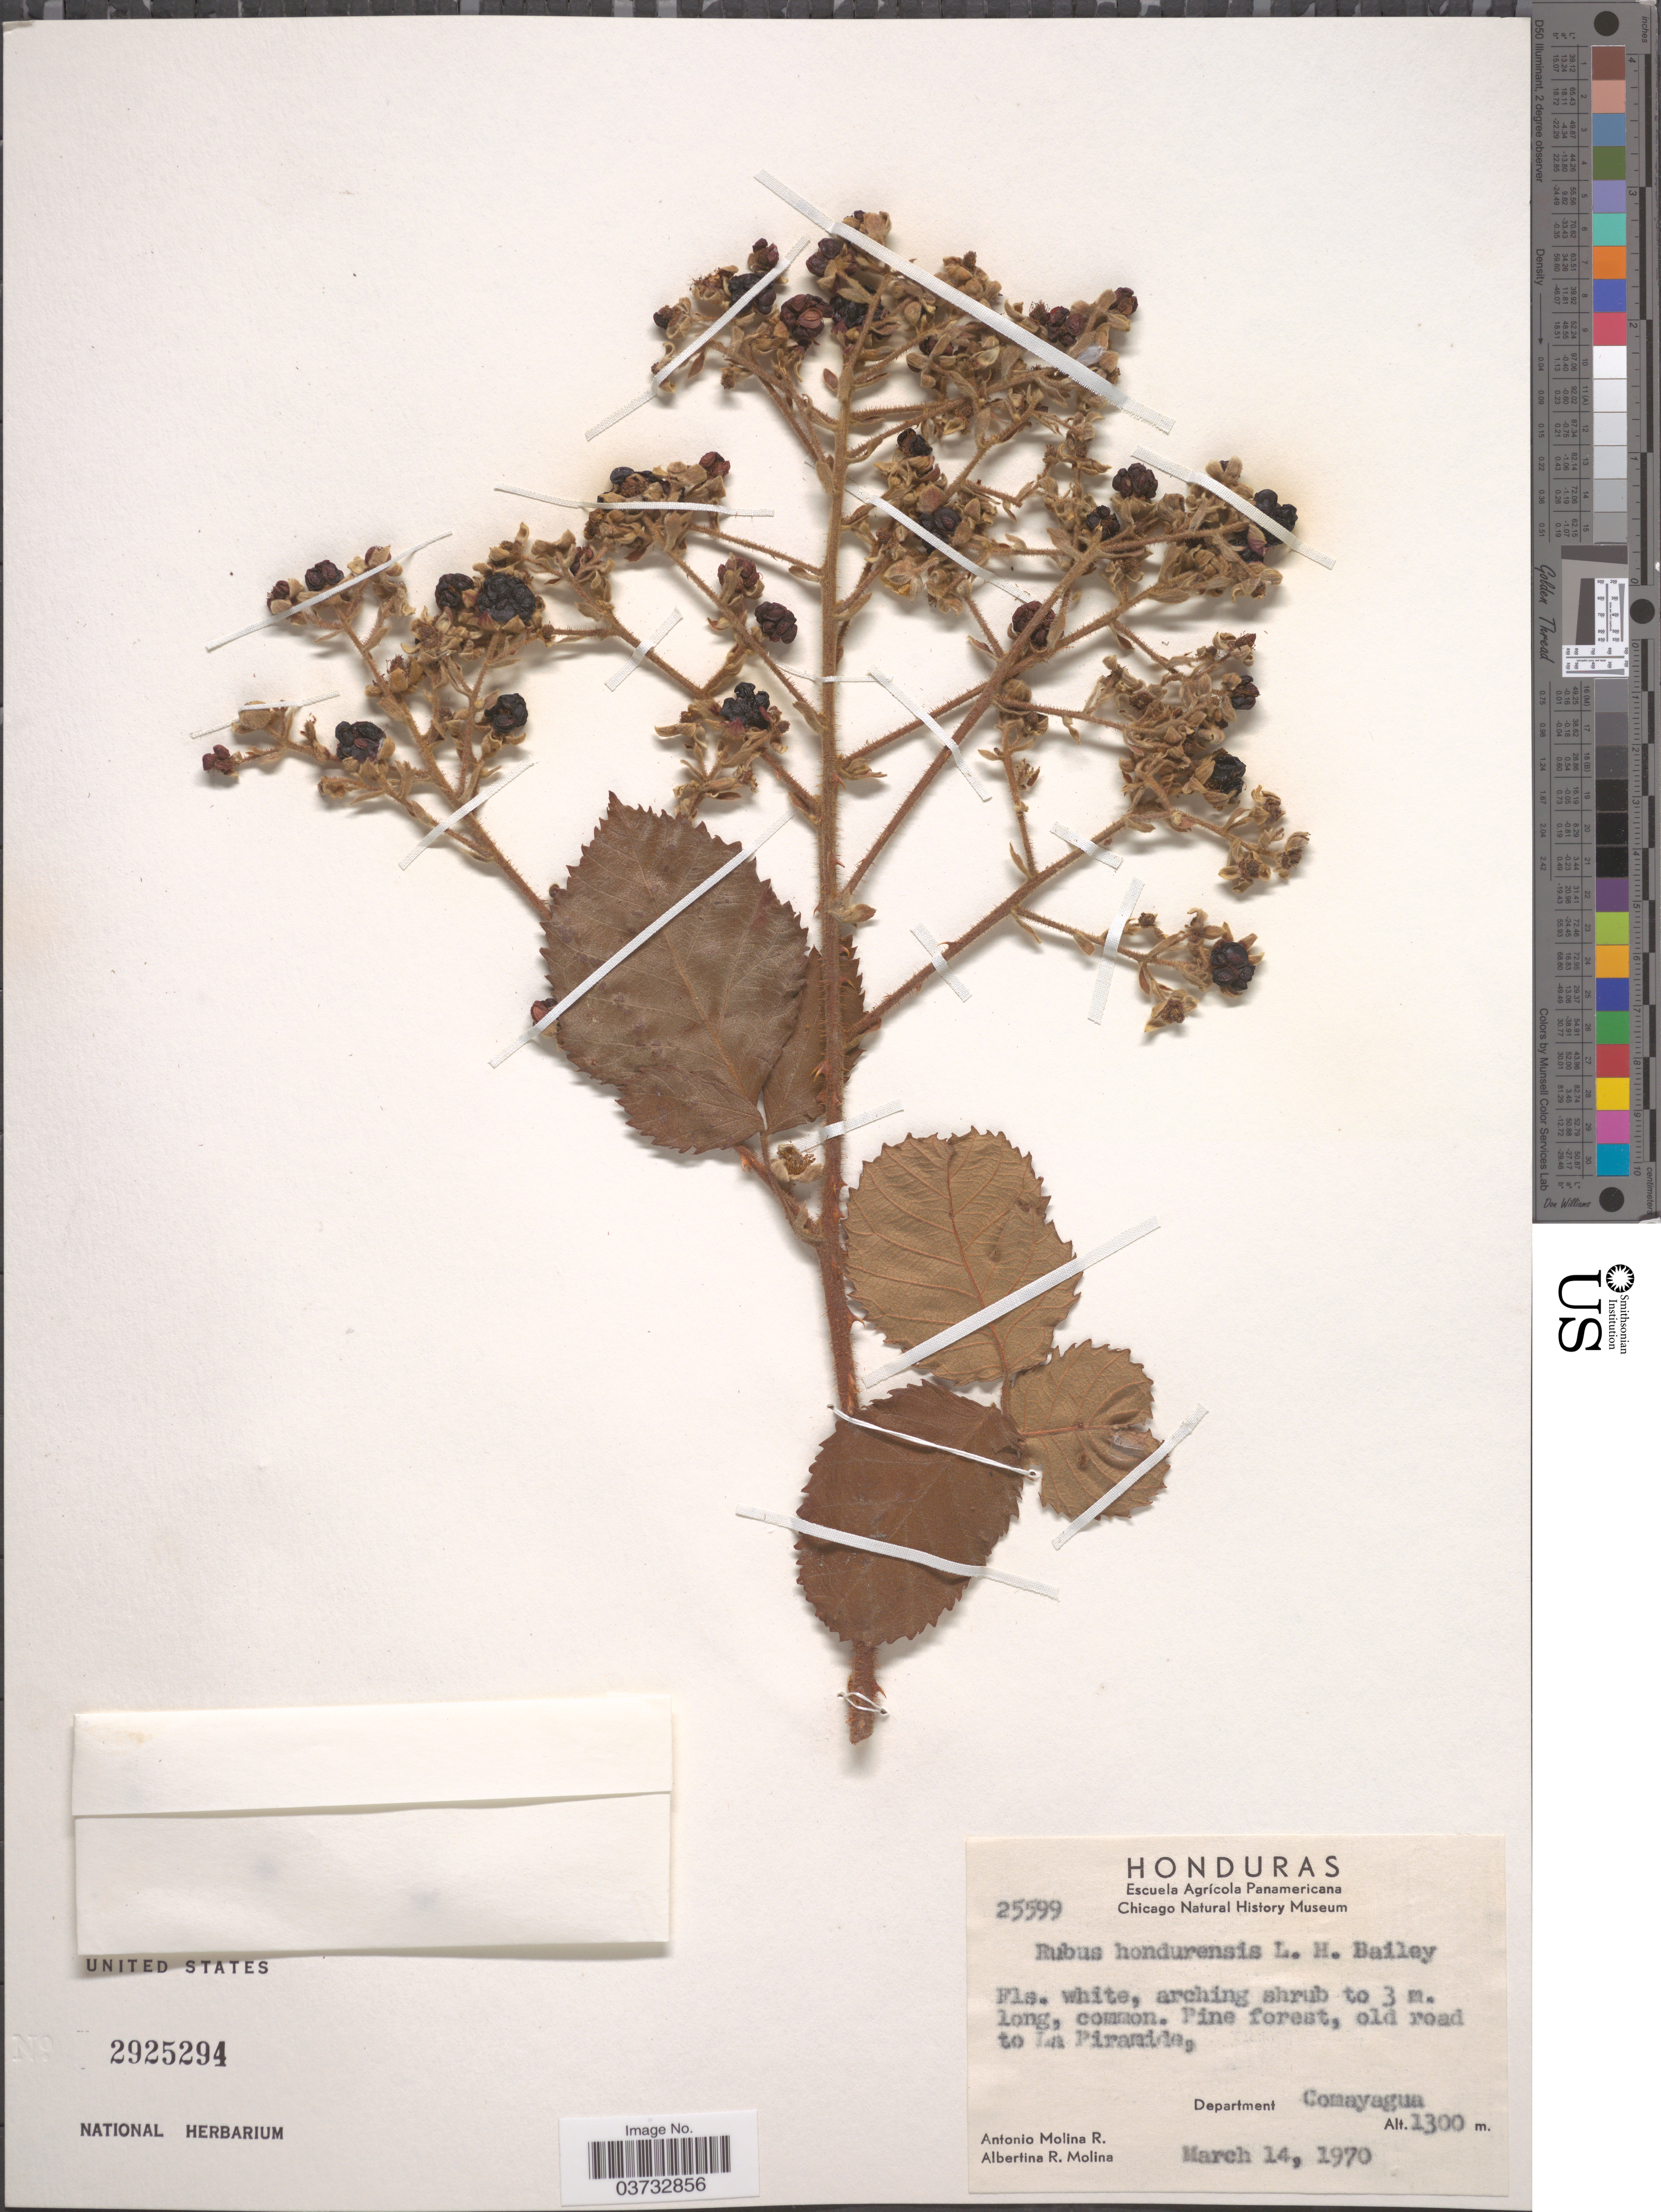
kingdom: Plantae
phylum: Tracheophyta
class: Magnoliopsida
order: Rosales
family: Rosaceae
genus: Rubus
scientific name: Rubus hondurensis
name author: L.H. Bailey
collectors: A. Molina R. & A. R. Molina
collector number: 25599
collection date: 1970-03-14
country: Honduras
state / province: Comayagua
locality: Pine forest, old road to La Piramide, Department Comayagua.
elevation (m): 1300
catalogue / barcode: US 2925294